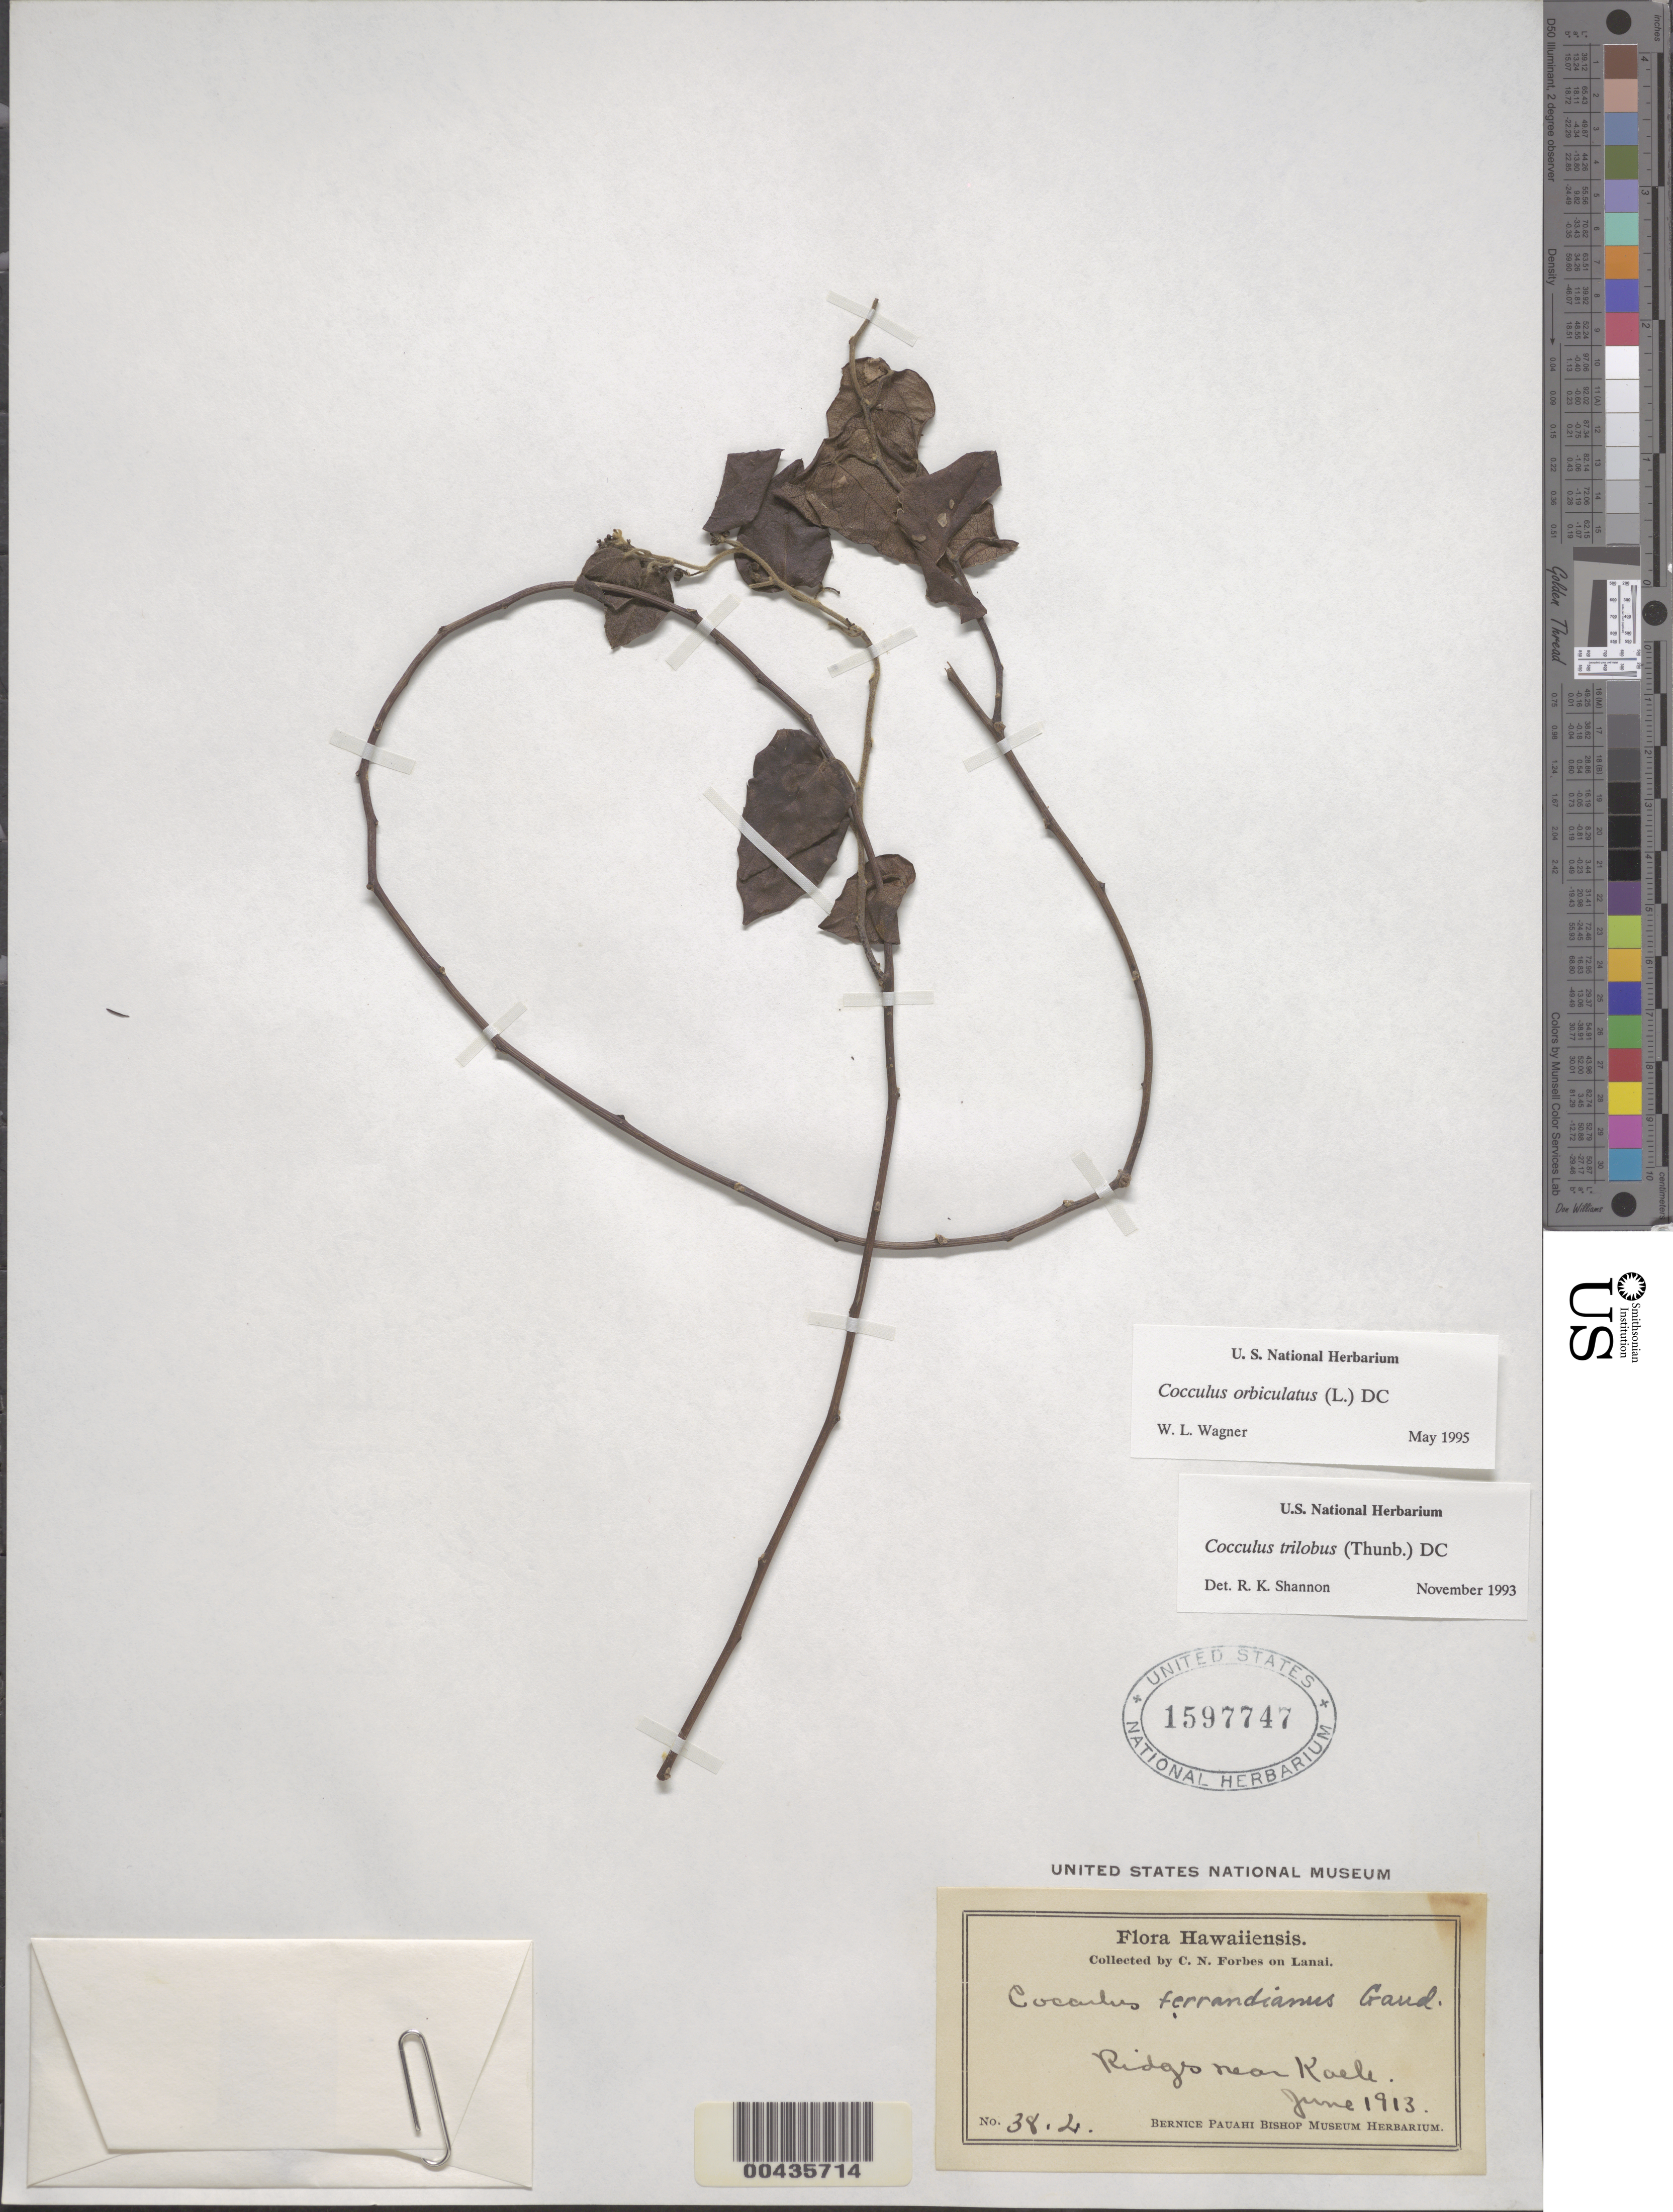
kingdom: Plantae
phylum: Tracheophyta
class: Magnoliopsida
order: Ranunculales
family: Menispermaceae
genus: Cocculus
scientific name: Cocculus orbiculatus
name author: (L.) DC.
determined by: Wagner, W. L., (BOT), Smithsonian Institution - National Museum of Natural History (UNITED STATES)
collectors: C. N. Forbes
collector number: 38.L.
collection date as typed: Jun 1913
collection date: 1913-06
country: United States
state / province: Hawaii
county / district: Maui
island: Lana'i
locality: Ridge near Koele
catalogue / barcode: US 1597747